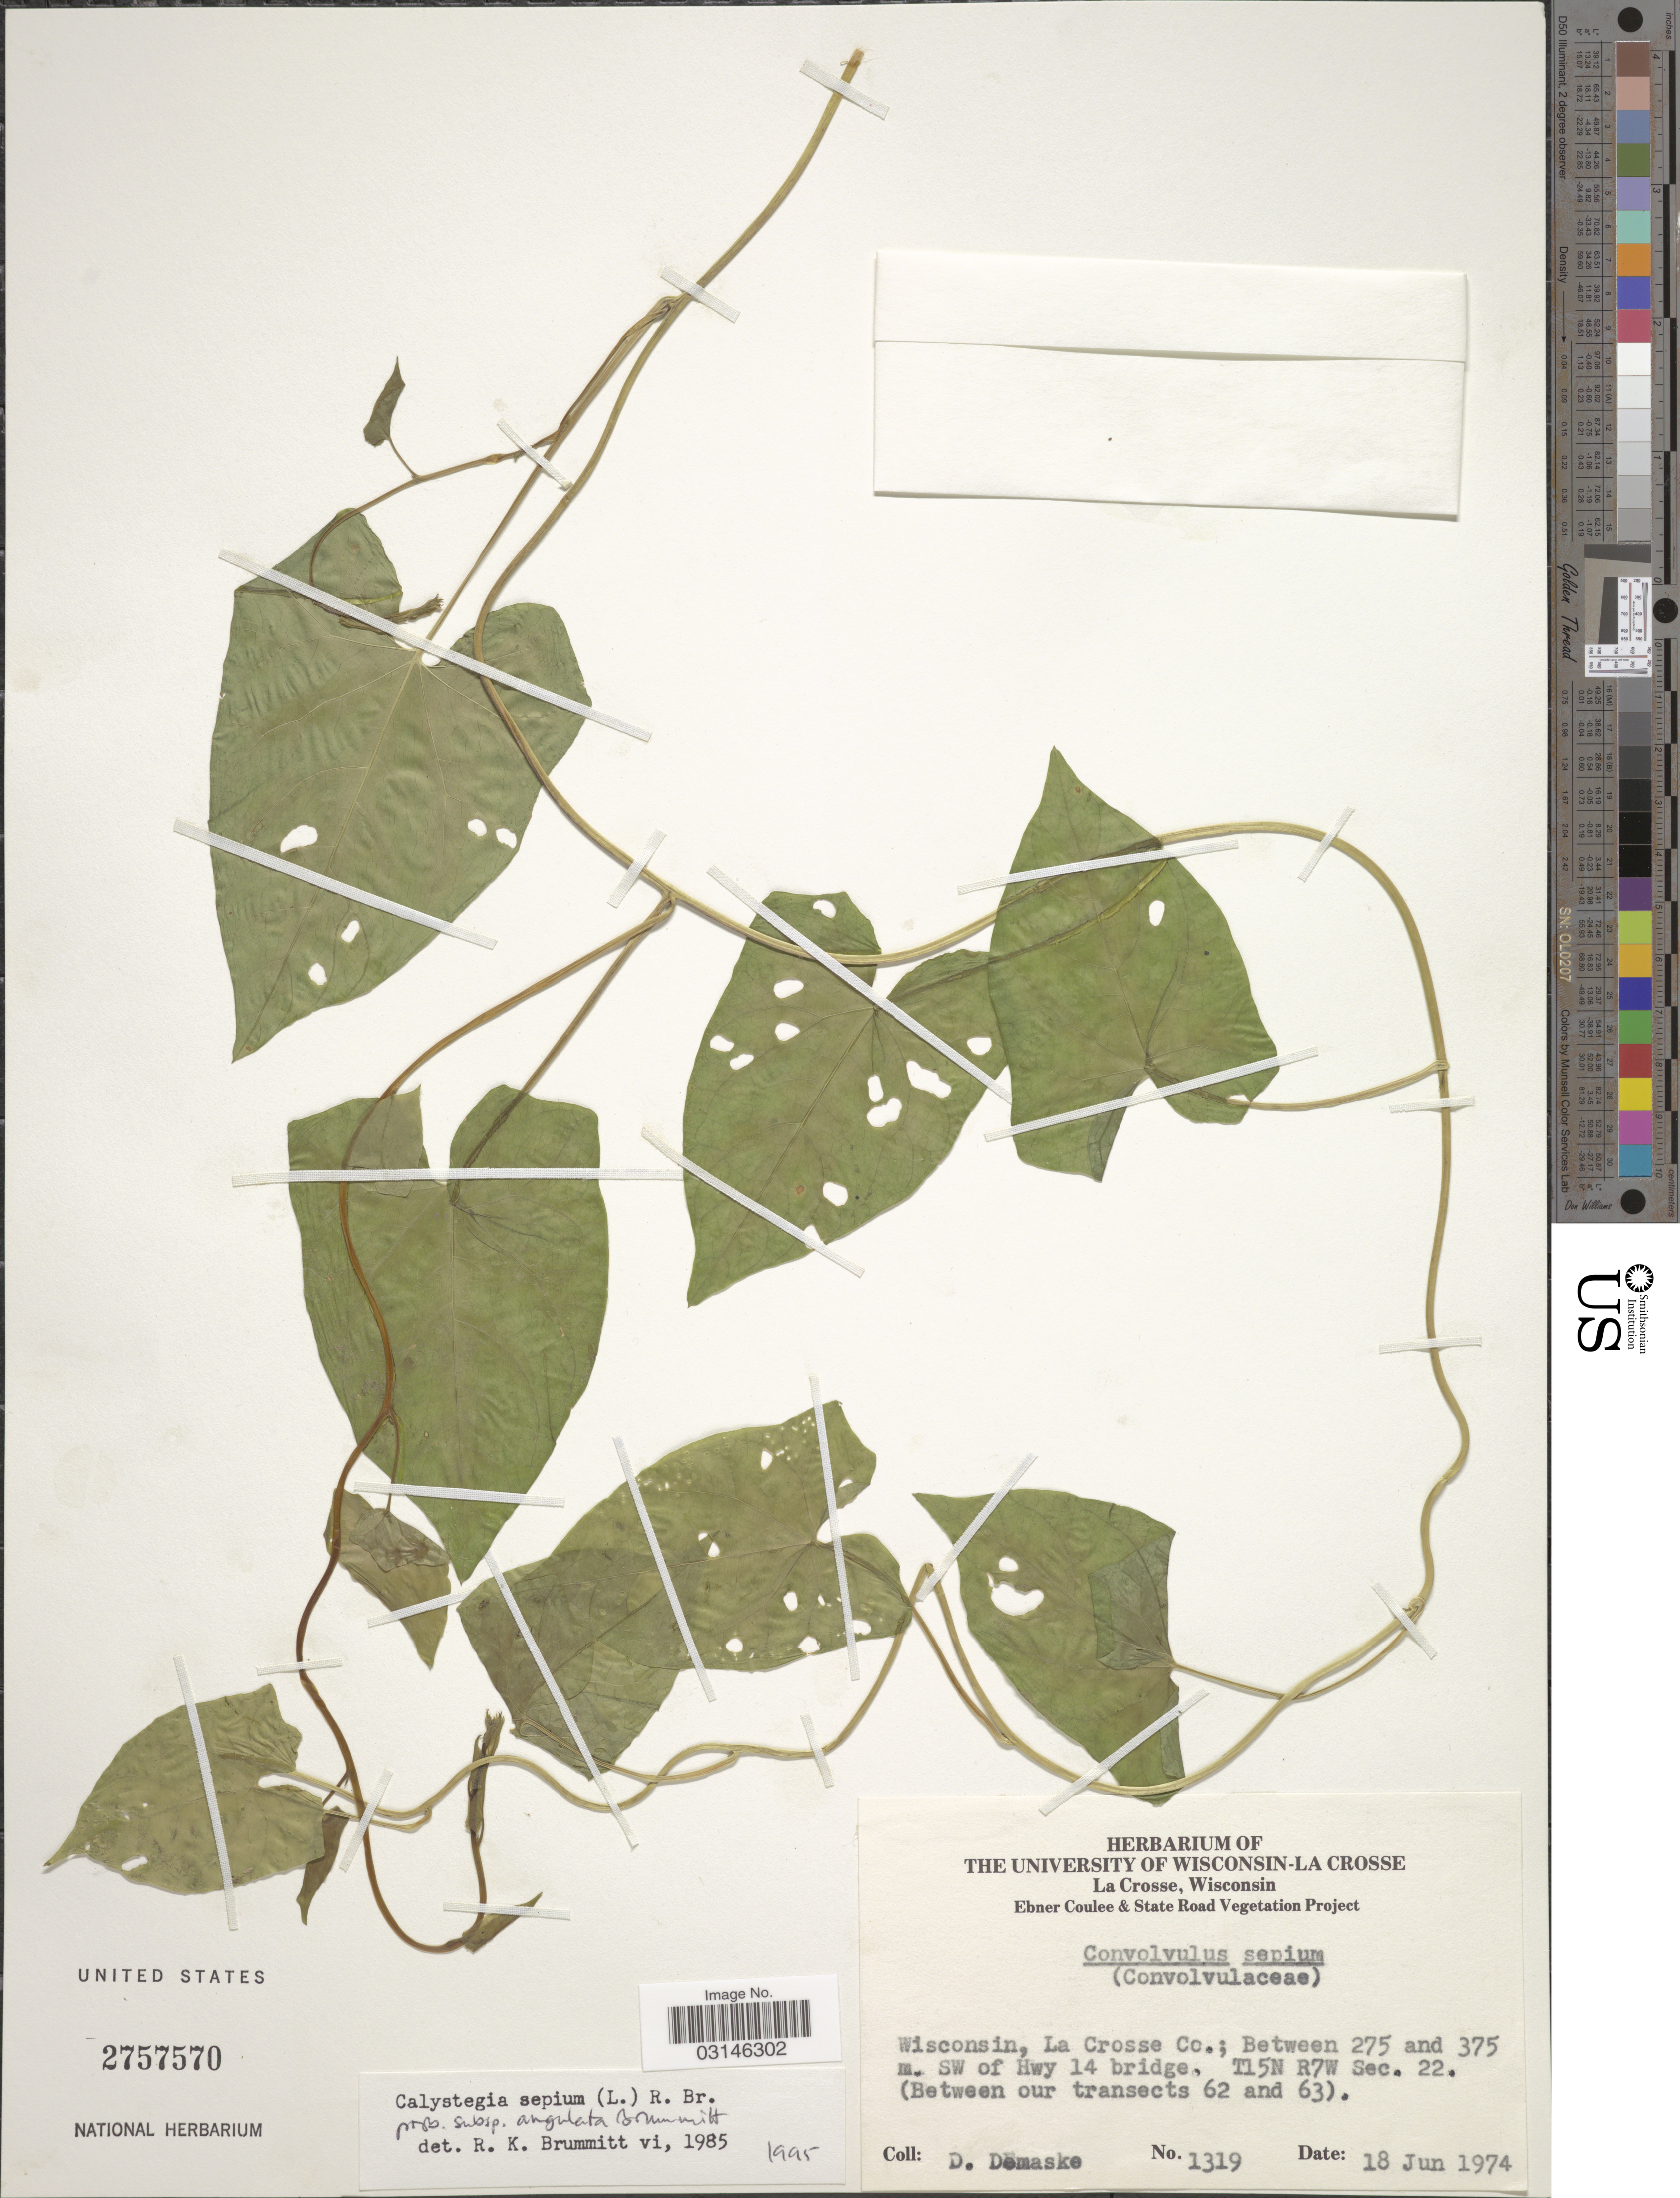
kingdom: Plantae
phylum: Tracheophyta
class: Magnoliopsida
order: Solanales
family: Convolvulaceae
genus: Calystegia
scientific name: Calystegia sepium subsp. angulata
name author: Brummitt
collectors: D. Demaske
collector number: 1319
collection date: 1974-06-18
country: United States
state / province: Wisconsin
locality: La Crosse Co.; Between 275 and 375 m. SW of Hwy 14 bridge, T15N R7W Sec.22. (Between our transects 62 and 63).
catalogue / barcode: US 2757570